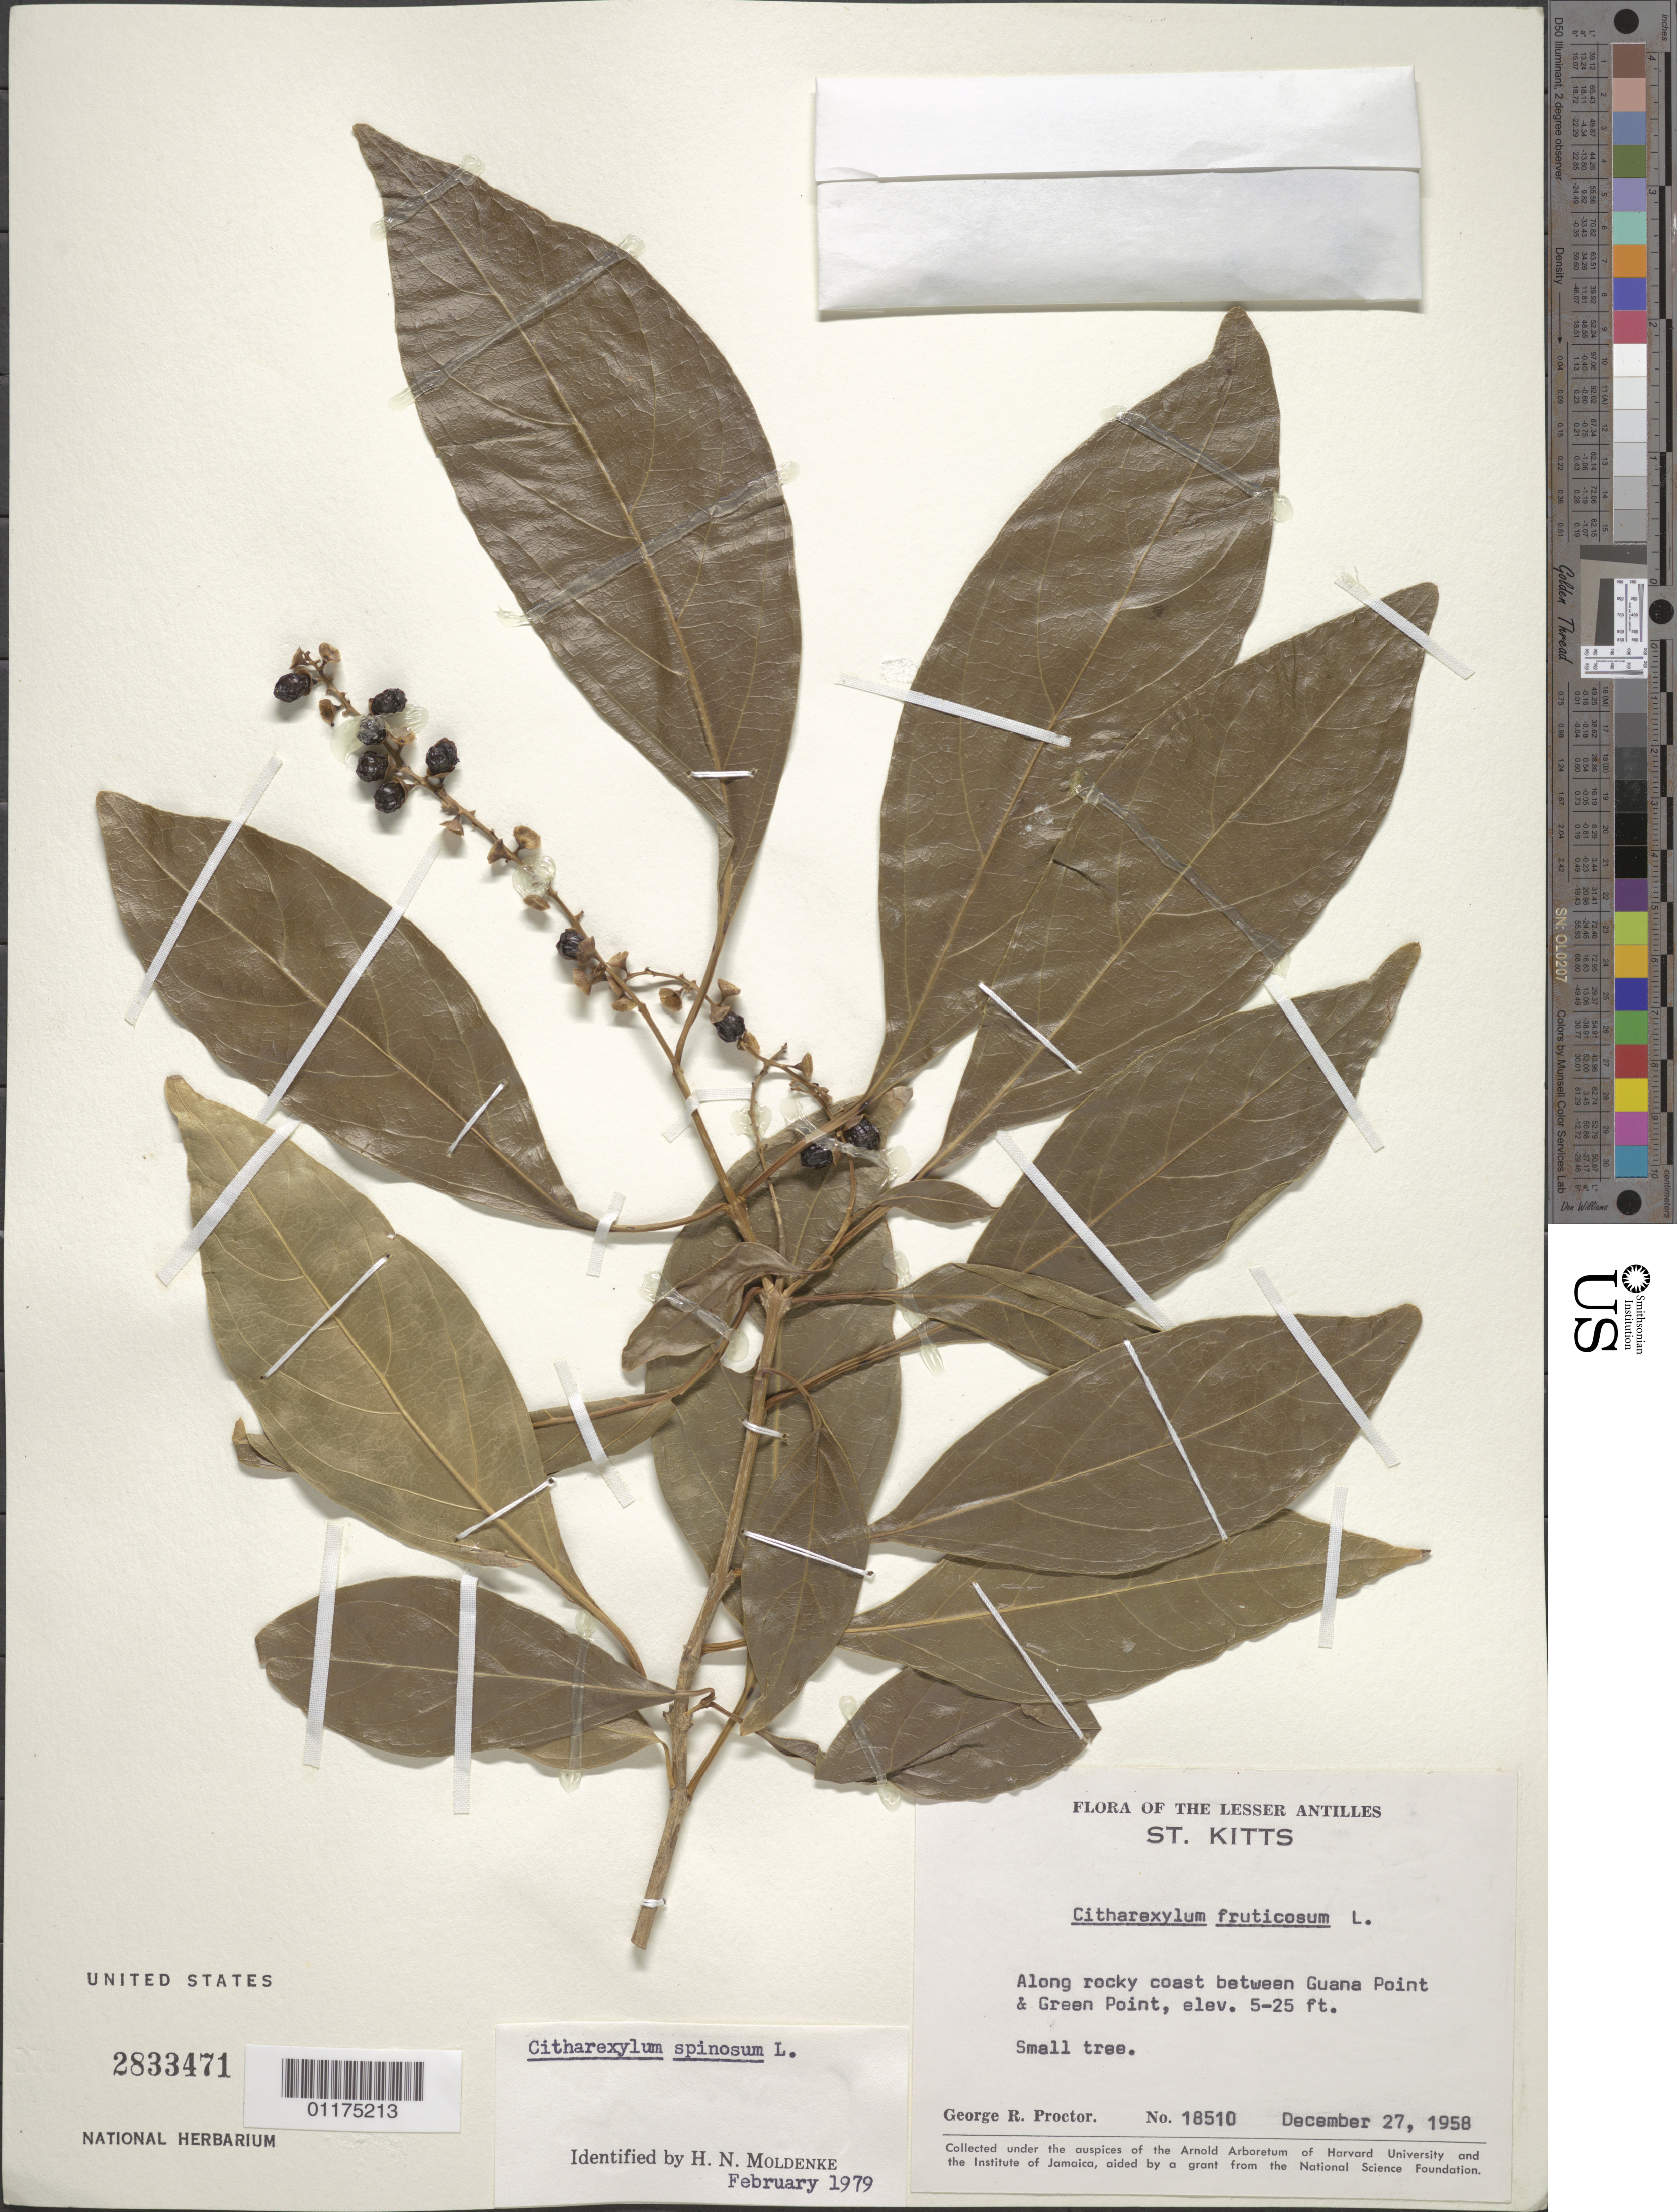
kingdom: Plantae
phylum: Tracheophyta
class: Magnoliopsida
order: Lamiales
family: Verbenaceae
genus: Citharexylum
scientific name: Citharexylum spinosum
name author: L.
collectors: G. R. Proctor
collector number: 18510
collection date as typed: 27 Dec 1958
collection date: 1958-12-27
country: St. Christopher-Nevis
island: St. Christopher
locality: Along rocky coast between Guana Point & Green Point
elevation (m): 2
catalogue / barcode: US 2833471